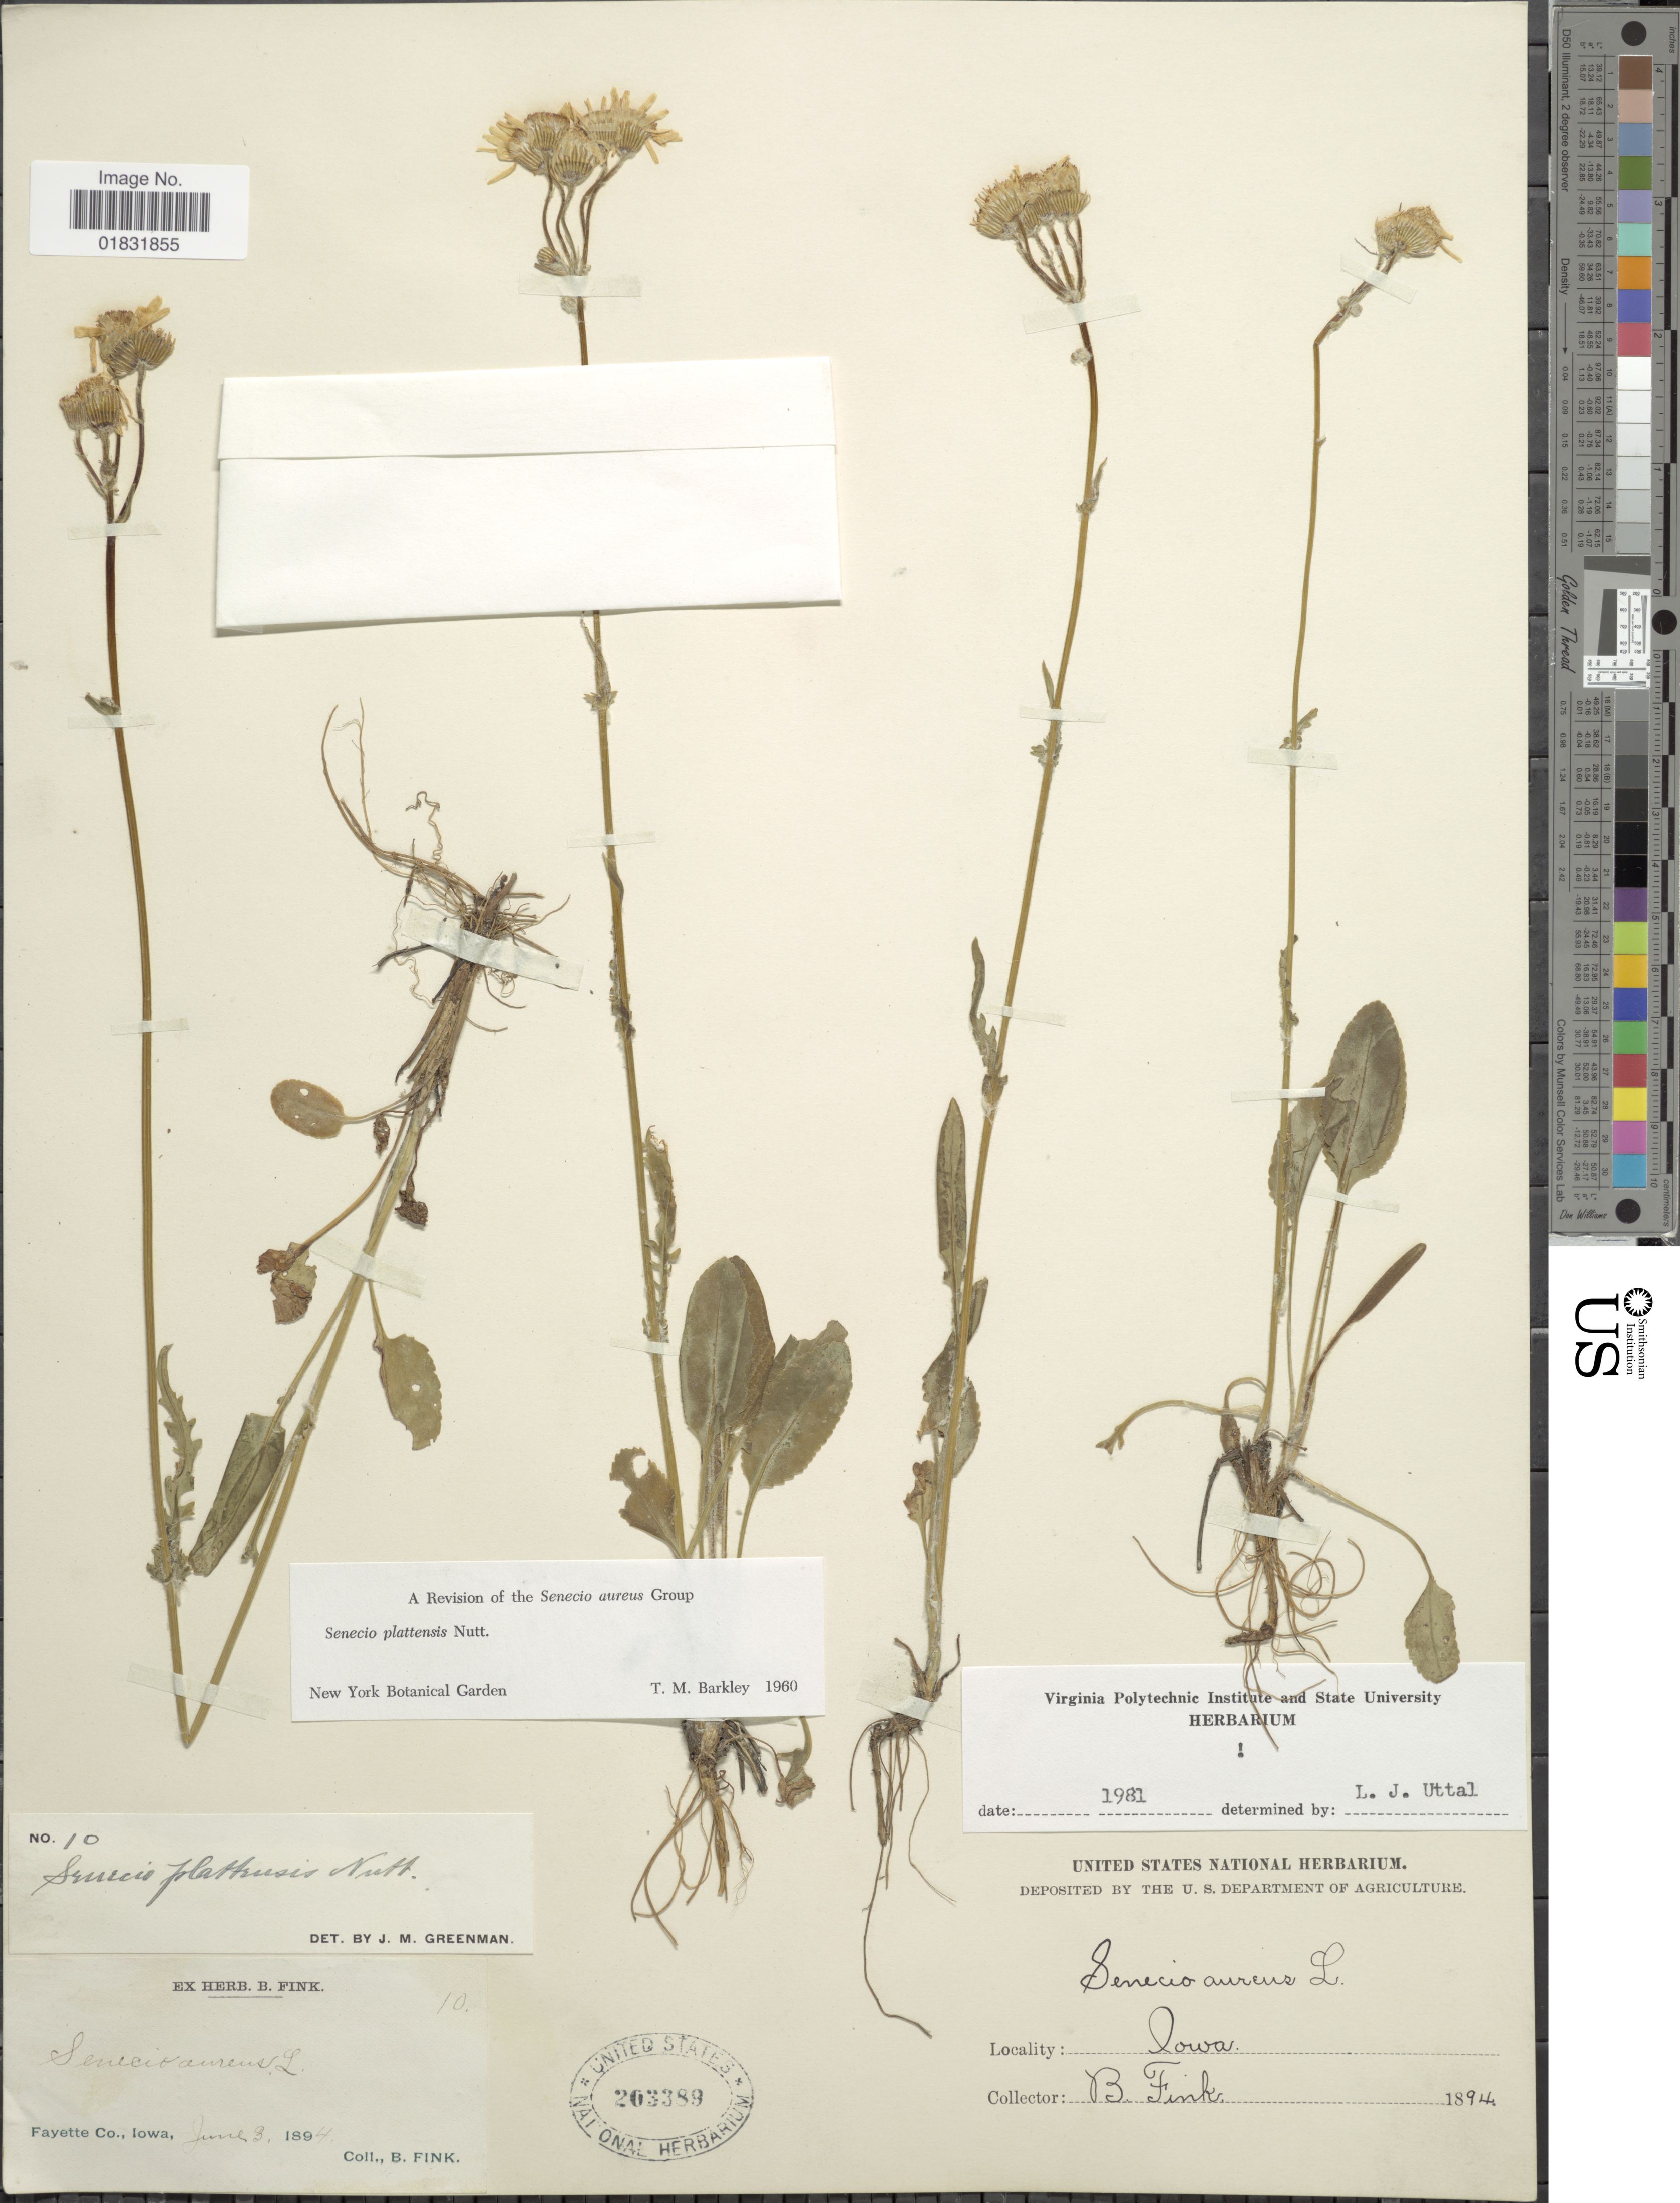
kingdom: Plantae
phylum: Tracheophyta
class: Magnoliopsida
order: Asterales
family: Asteraceae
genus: Packera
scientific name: Packera plattensis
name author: W.A. Weber & Á. Löve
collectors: B. Fink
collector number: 10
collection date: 1894-06-03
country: United States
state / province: Iowa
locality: Fayette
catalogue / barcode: US 203389